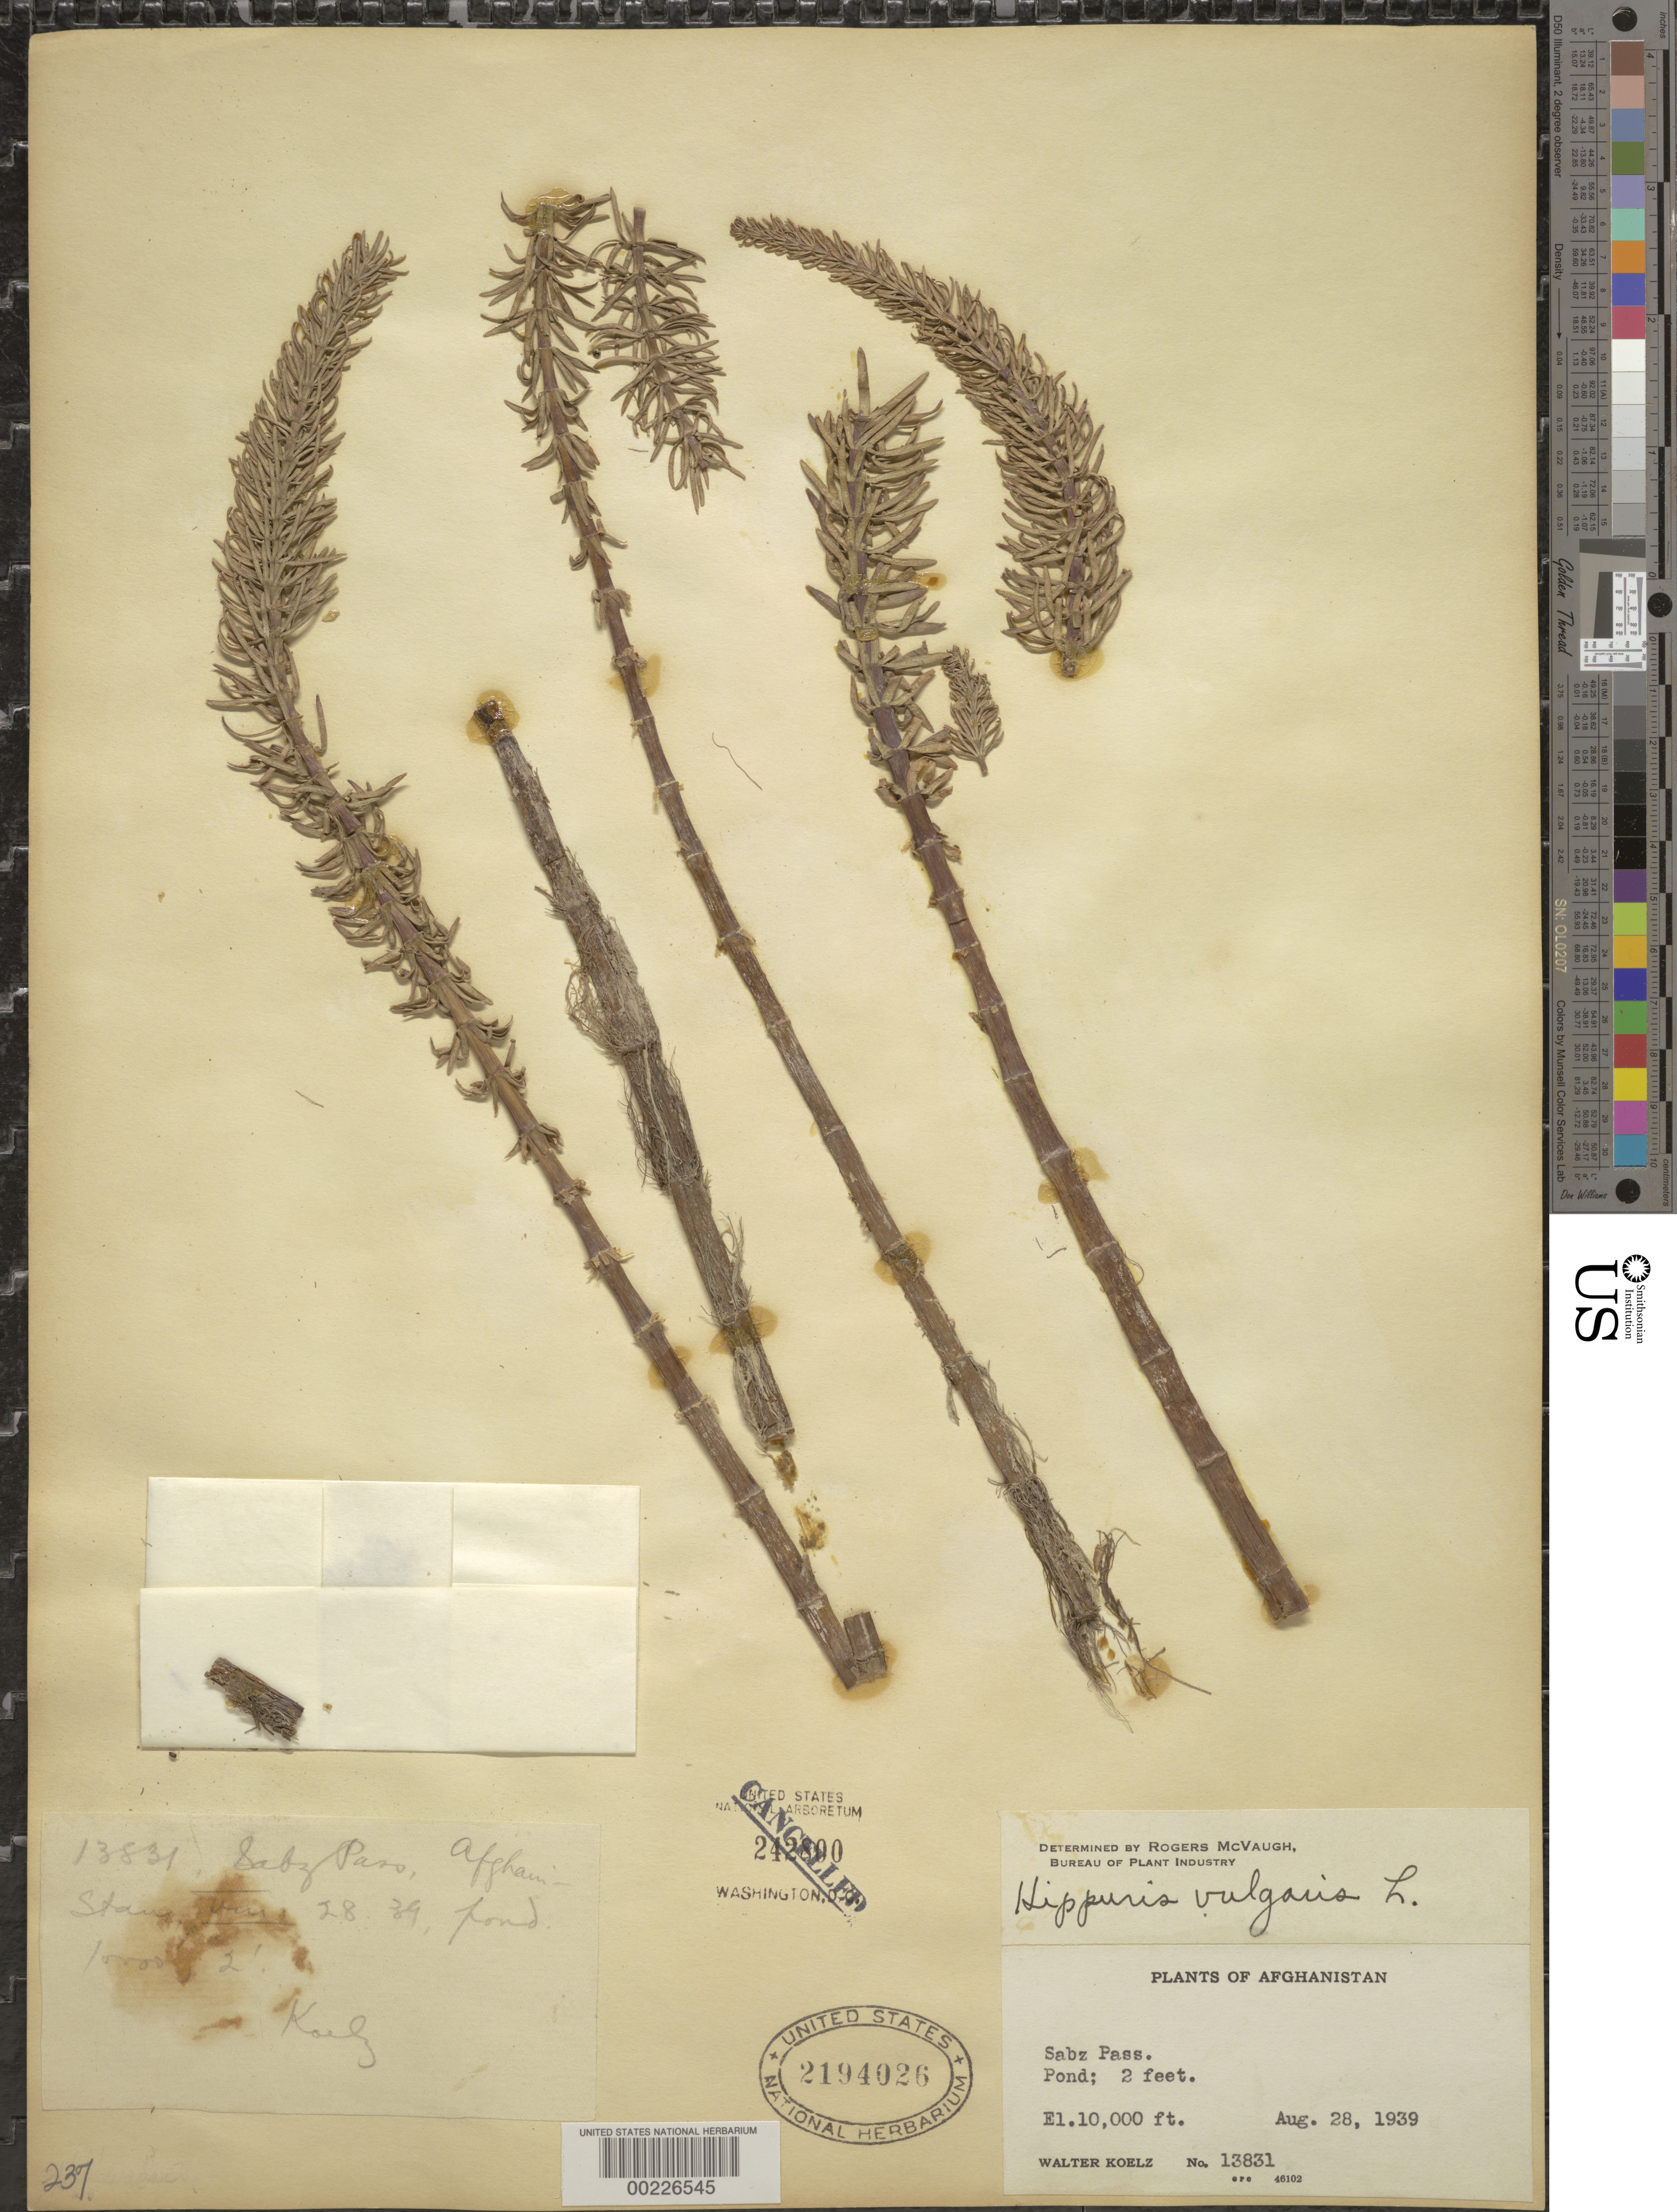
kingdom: Plantae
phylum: Tracheophyta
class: Magnoliopsida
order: Lamiales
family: Plantaginaceae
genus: Hippuris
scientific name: Hippuris vulgaris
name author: L.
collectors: W. N. Koelz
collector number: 13831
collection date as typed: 28 Aug 1939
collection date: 1939-08-28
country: Afghanistan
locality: Sabz pass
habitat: Pond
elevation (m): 3048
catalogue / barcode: US 2194026